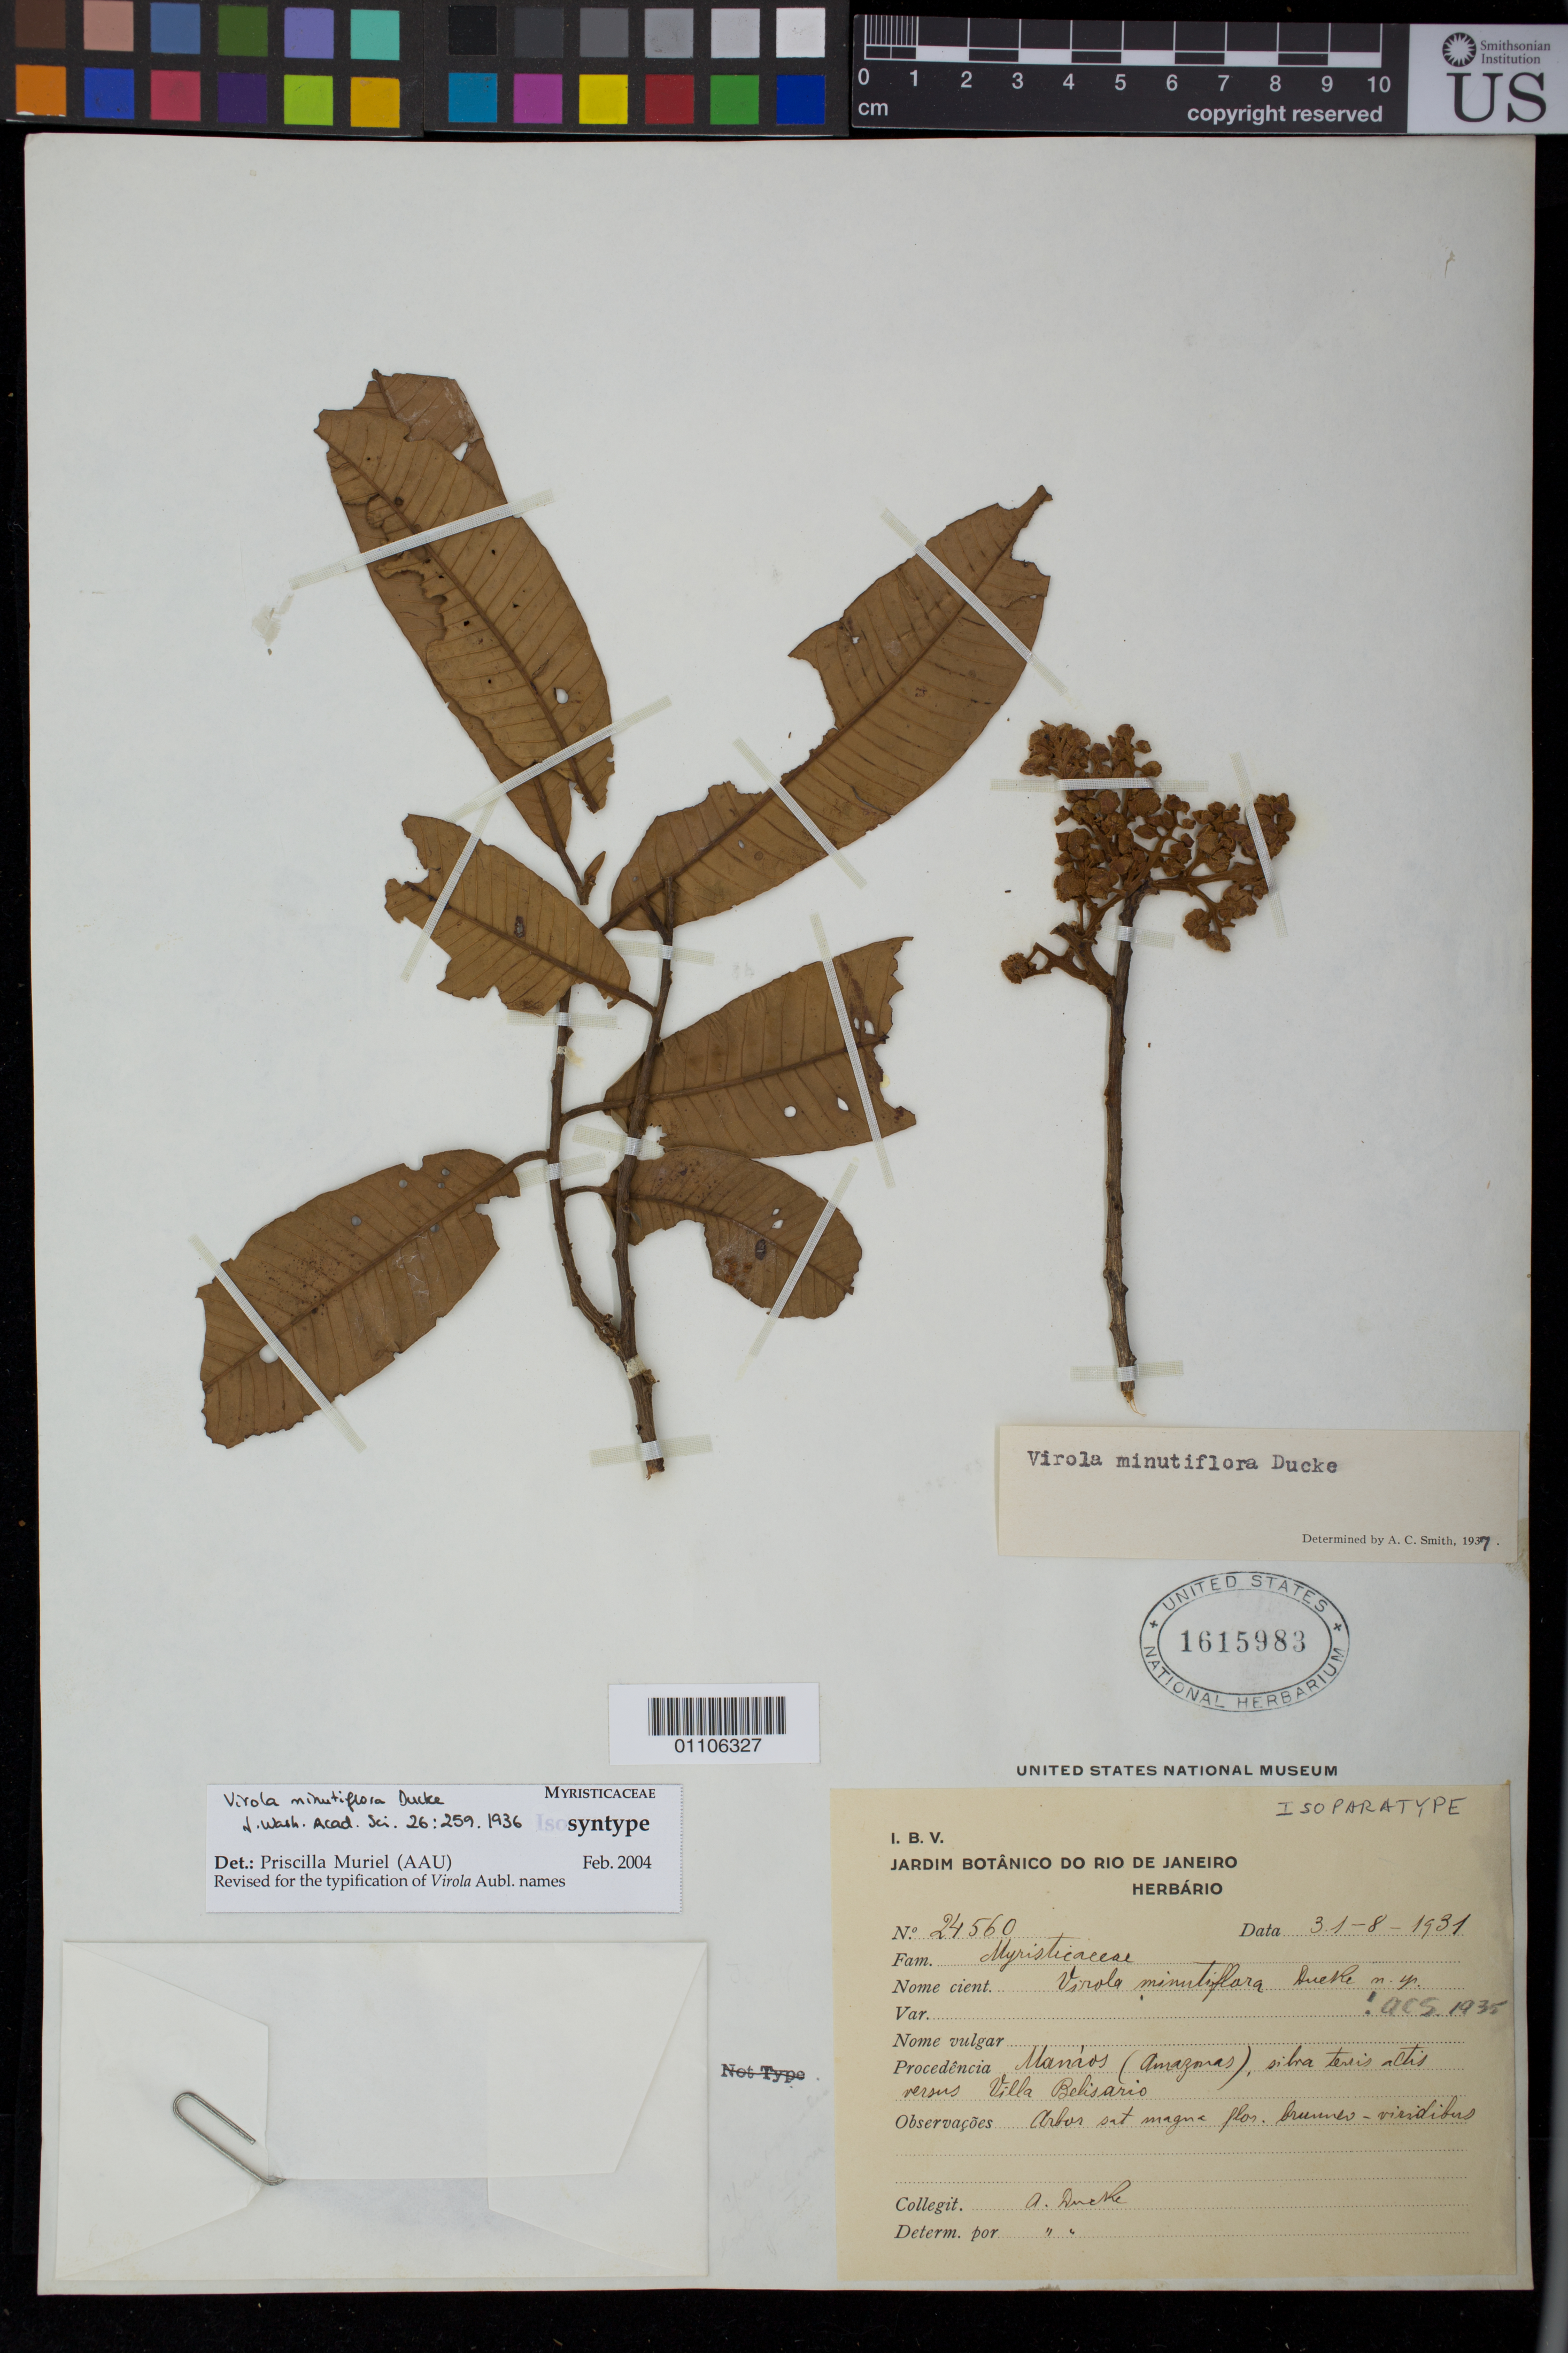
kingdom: Plantae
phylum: Tracheophyta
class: Magnoliopsida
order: Magnoliales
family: Myristicaceae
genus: Virola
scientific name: Virola minutiflora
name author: Ducke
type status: Syntype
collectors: A. Ducke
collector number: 24560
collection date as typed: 31 Aug 1931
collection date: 1931-08-31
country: Brazil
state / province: Amazonas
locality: Manáos (Amazonas), silva tereis altis versus Villa Belisario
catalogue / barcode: US 1615983